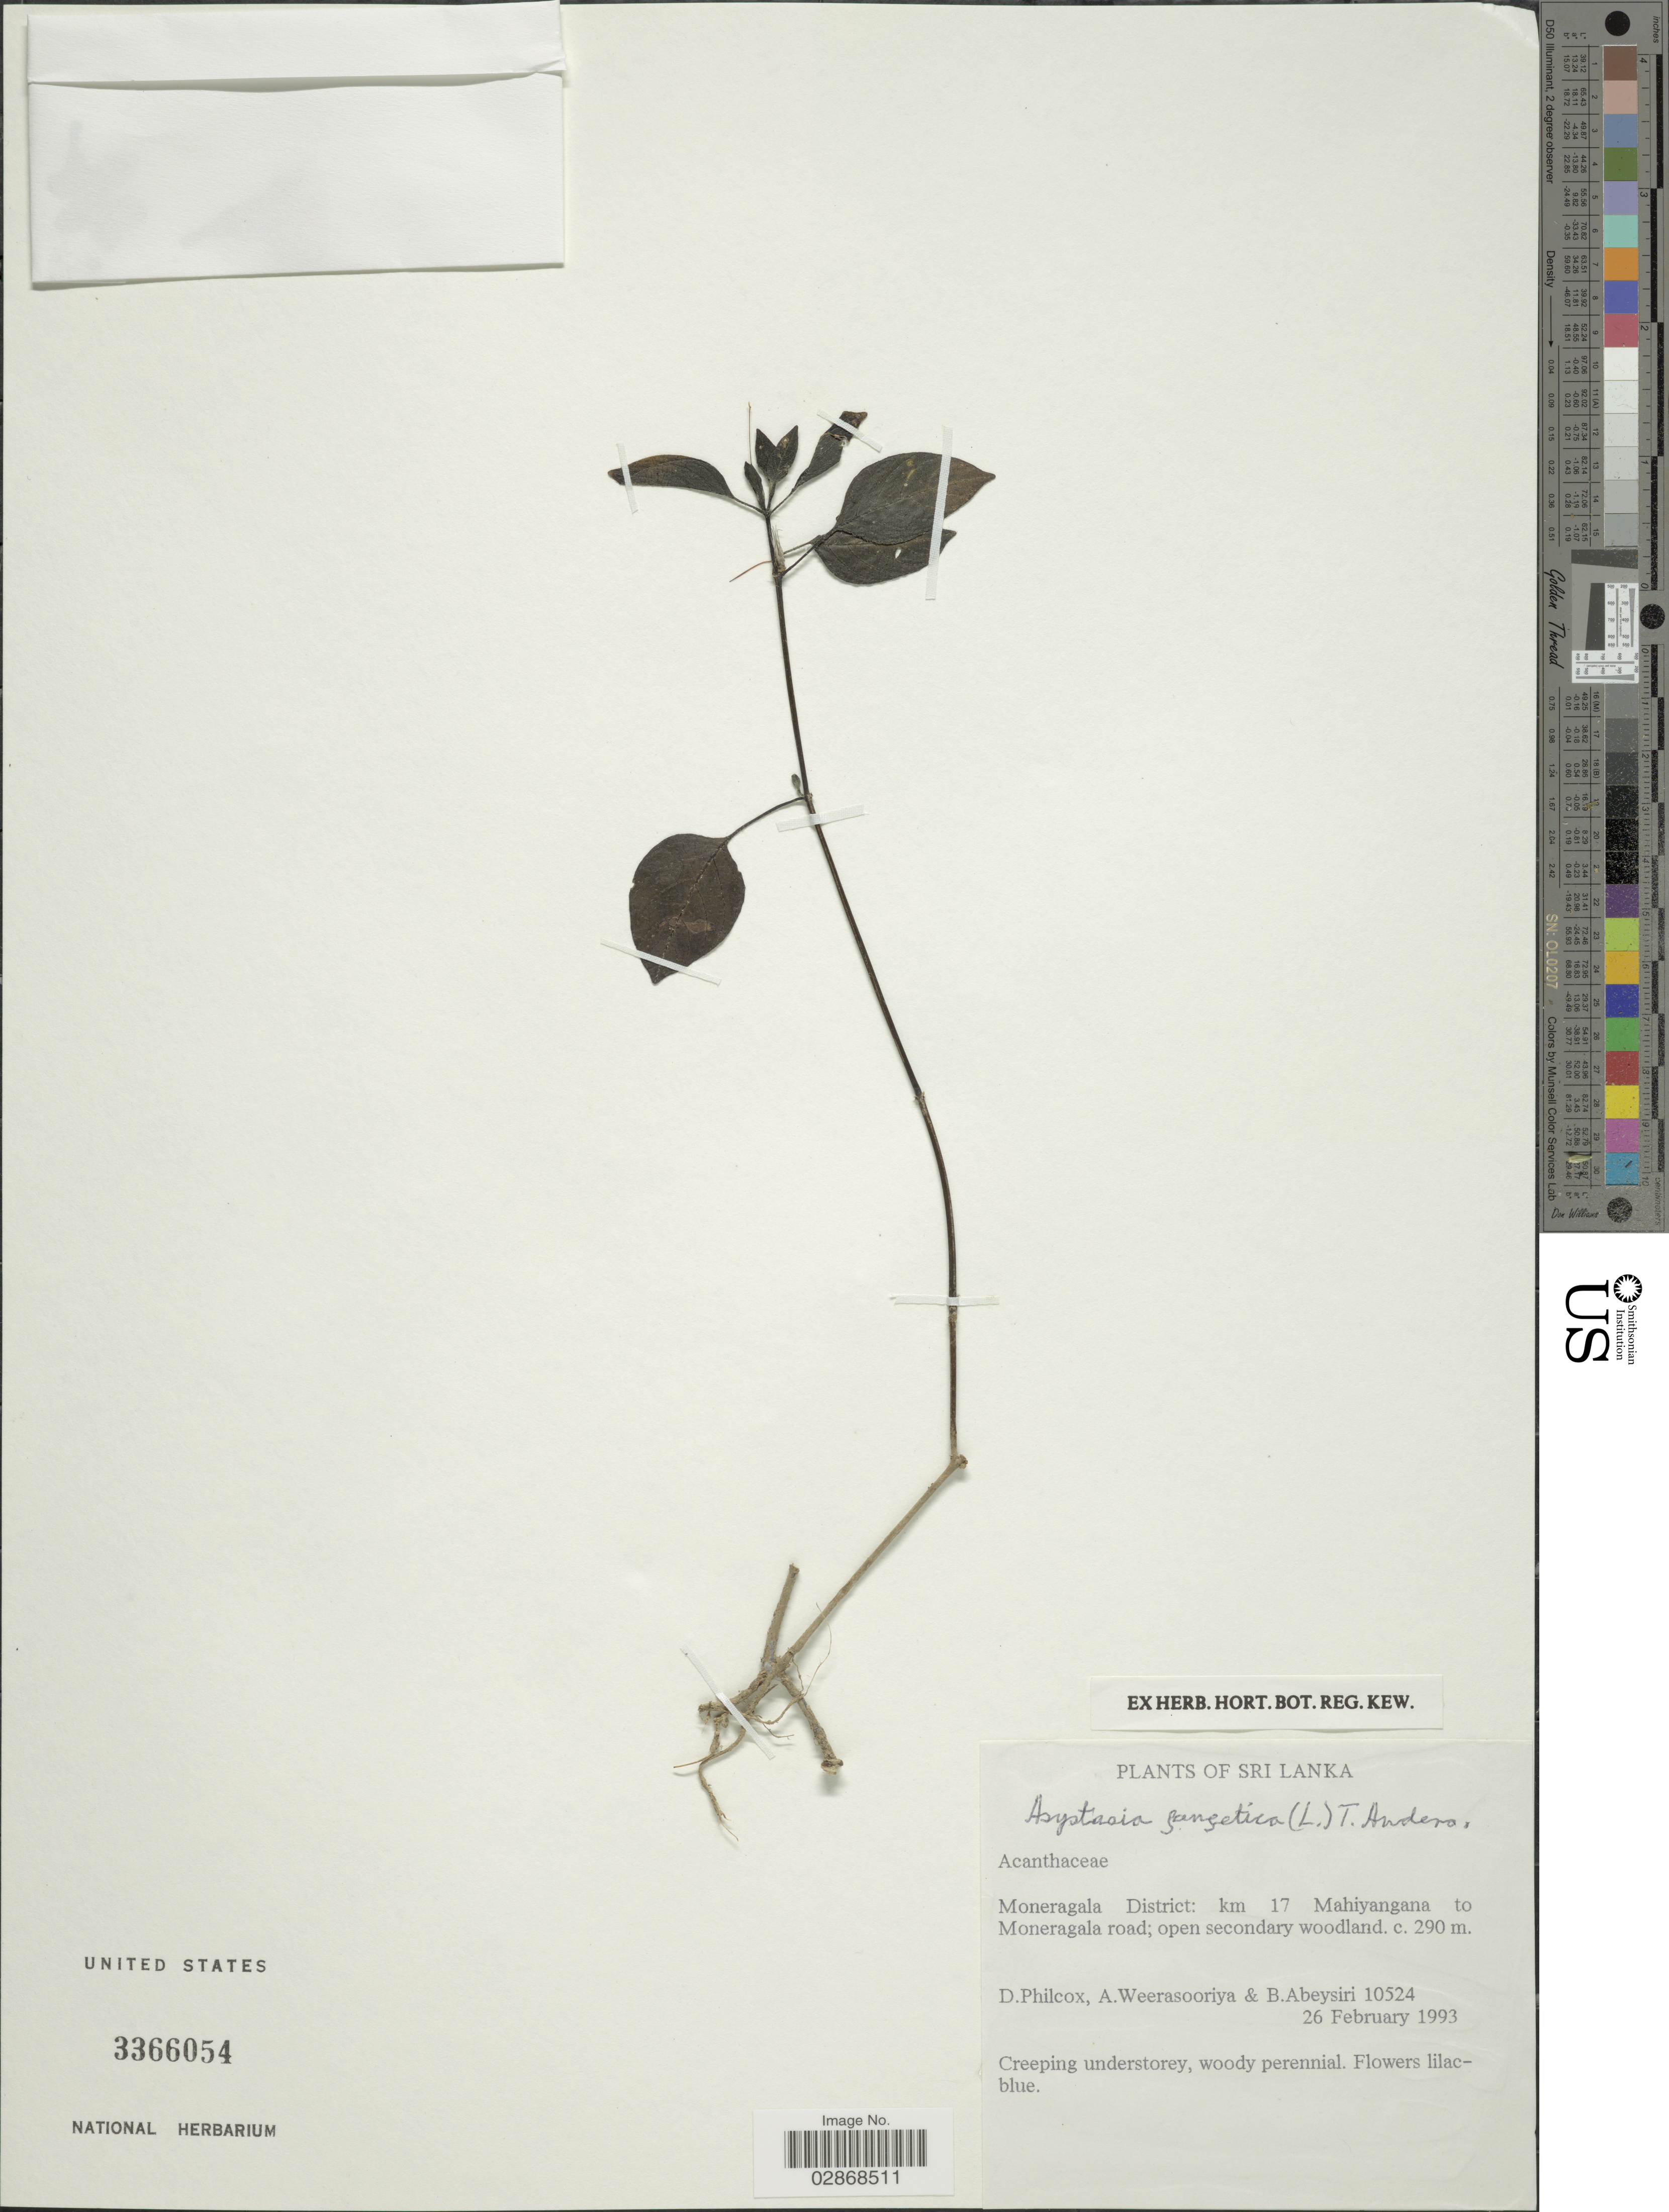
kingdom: Plantae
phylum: Tracheophyta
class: Magnoliopsida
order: Lamiales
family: Acanthaceae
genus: Asystasia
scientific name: Asystasia gangetica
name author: (L.) T. Anderson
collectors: D. Philcox, A. Weerasooriya & B. Abeysiri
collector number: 10524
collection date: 1993-02-26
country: Sri Lanka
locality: Moneragala District: km 17 Mahiyangana to Moneragala road.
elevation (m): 290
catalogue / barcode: US 3366054